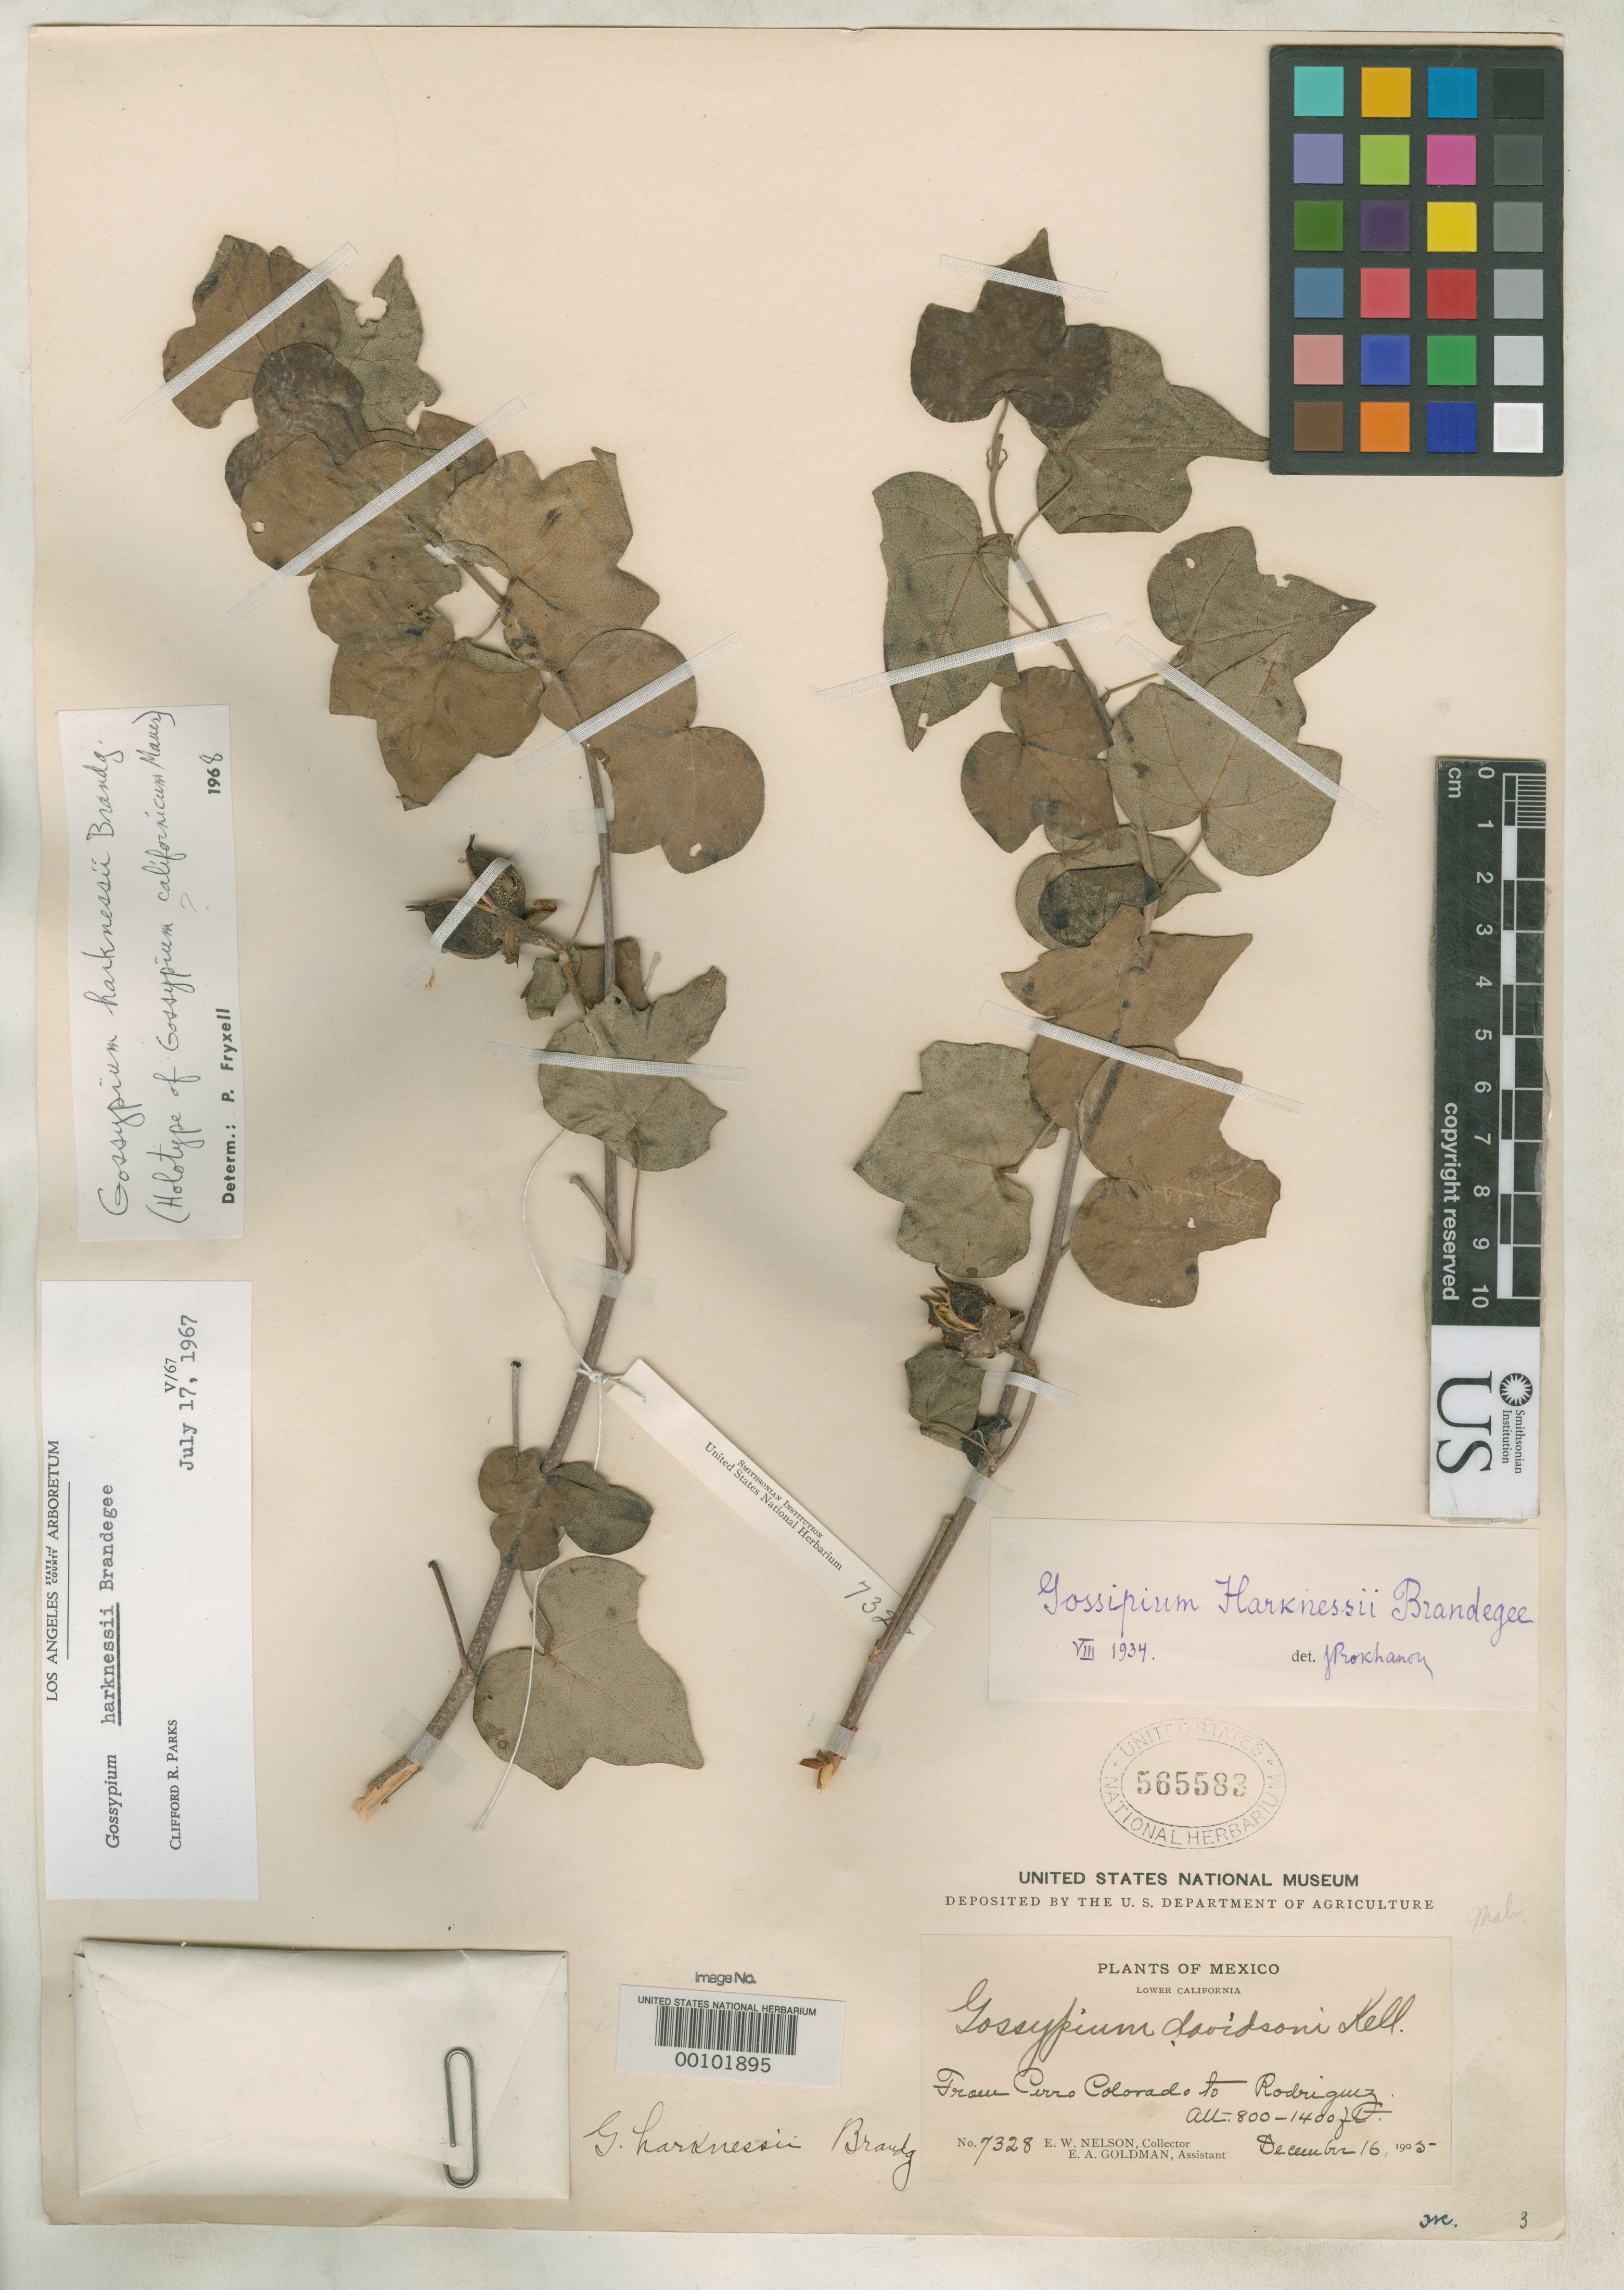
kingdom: Plantae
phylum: Tracheophyta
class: Magnoliopsida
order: Malvales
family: Malvaceae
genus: Gossypium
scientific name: Gossypium californicum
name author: Mauer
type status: Type Collection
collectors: E. W. Nelson & E. A. Goldman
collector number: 7328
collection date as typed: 16 Dec 1905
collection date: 1905-12-16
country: Mexico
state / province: Baja California Norte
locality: Between Cerro Colorado and Rodriguez.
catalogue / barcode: US 565583